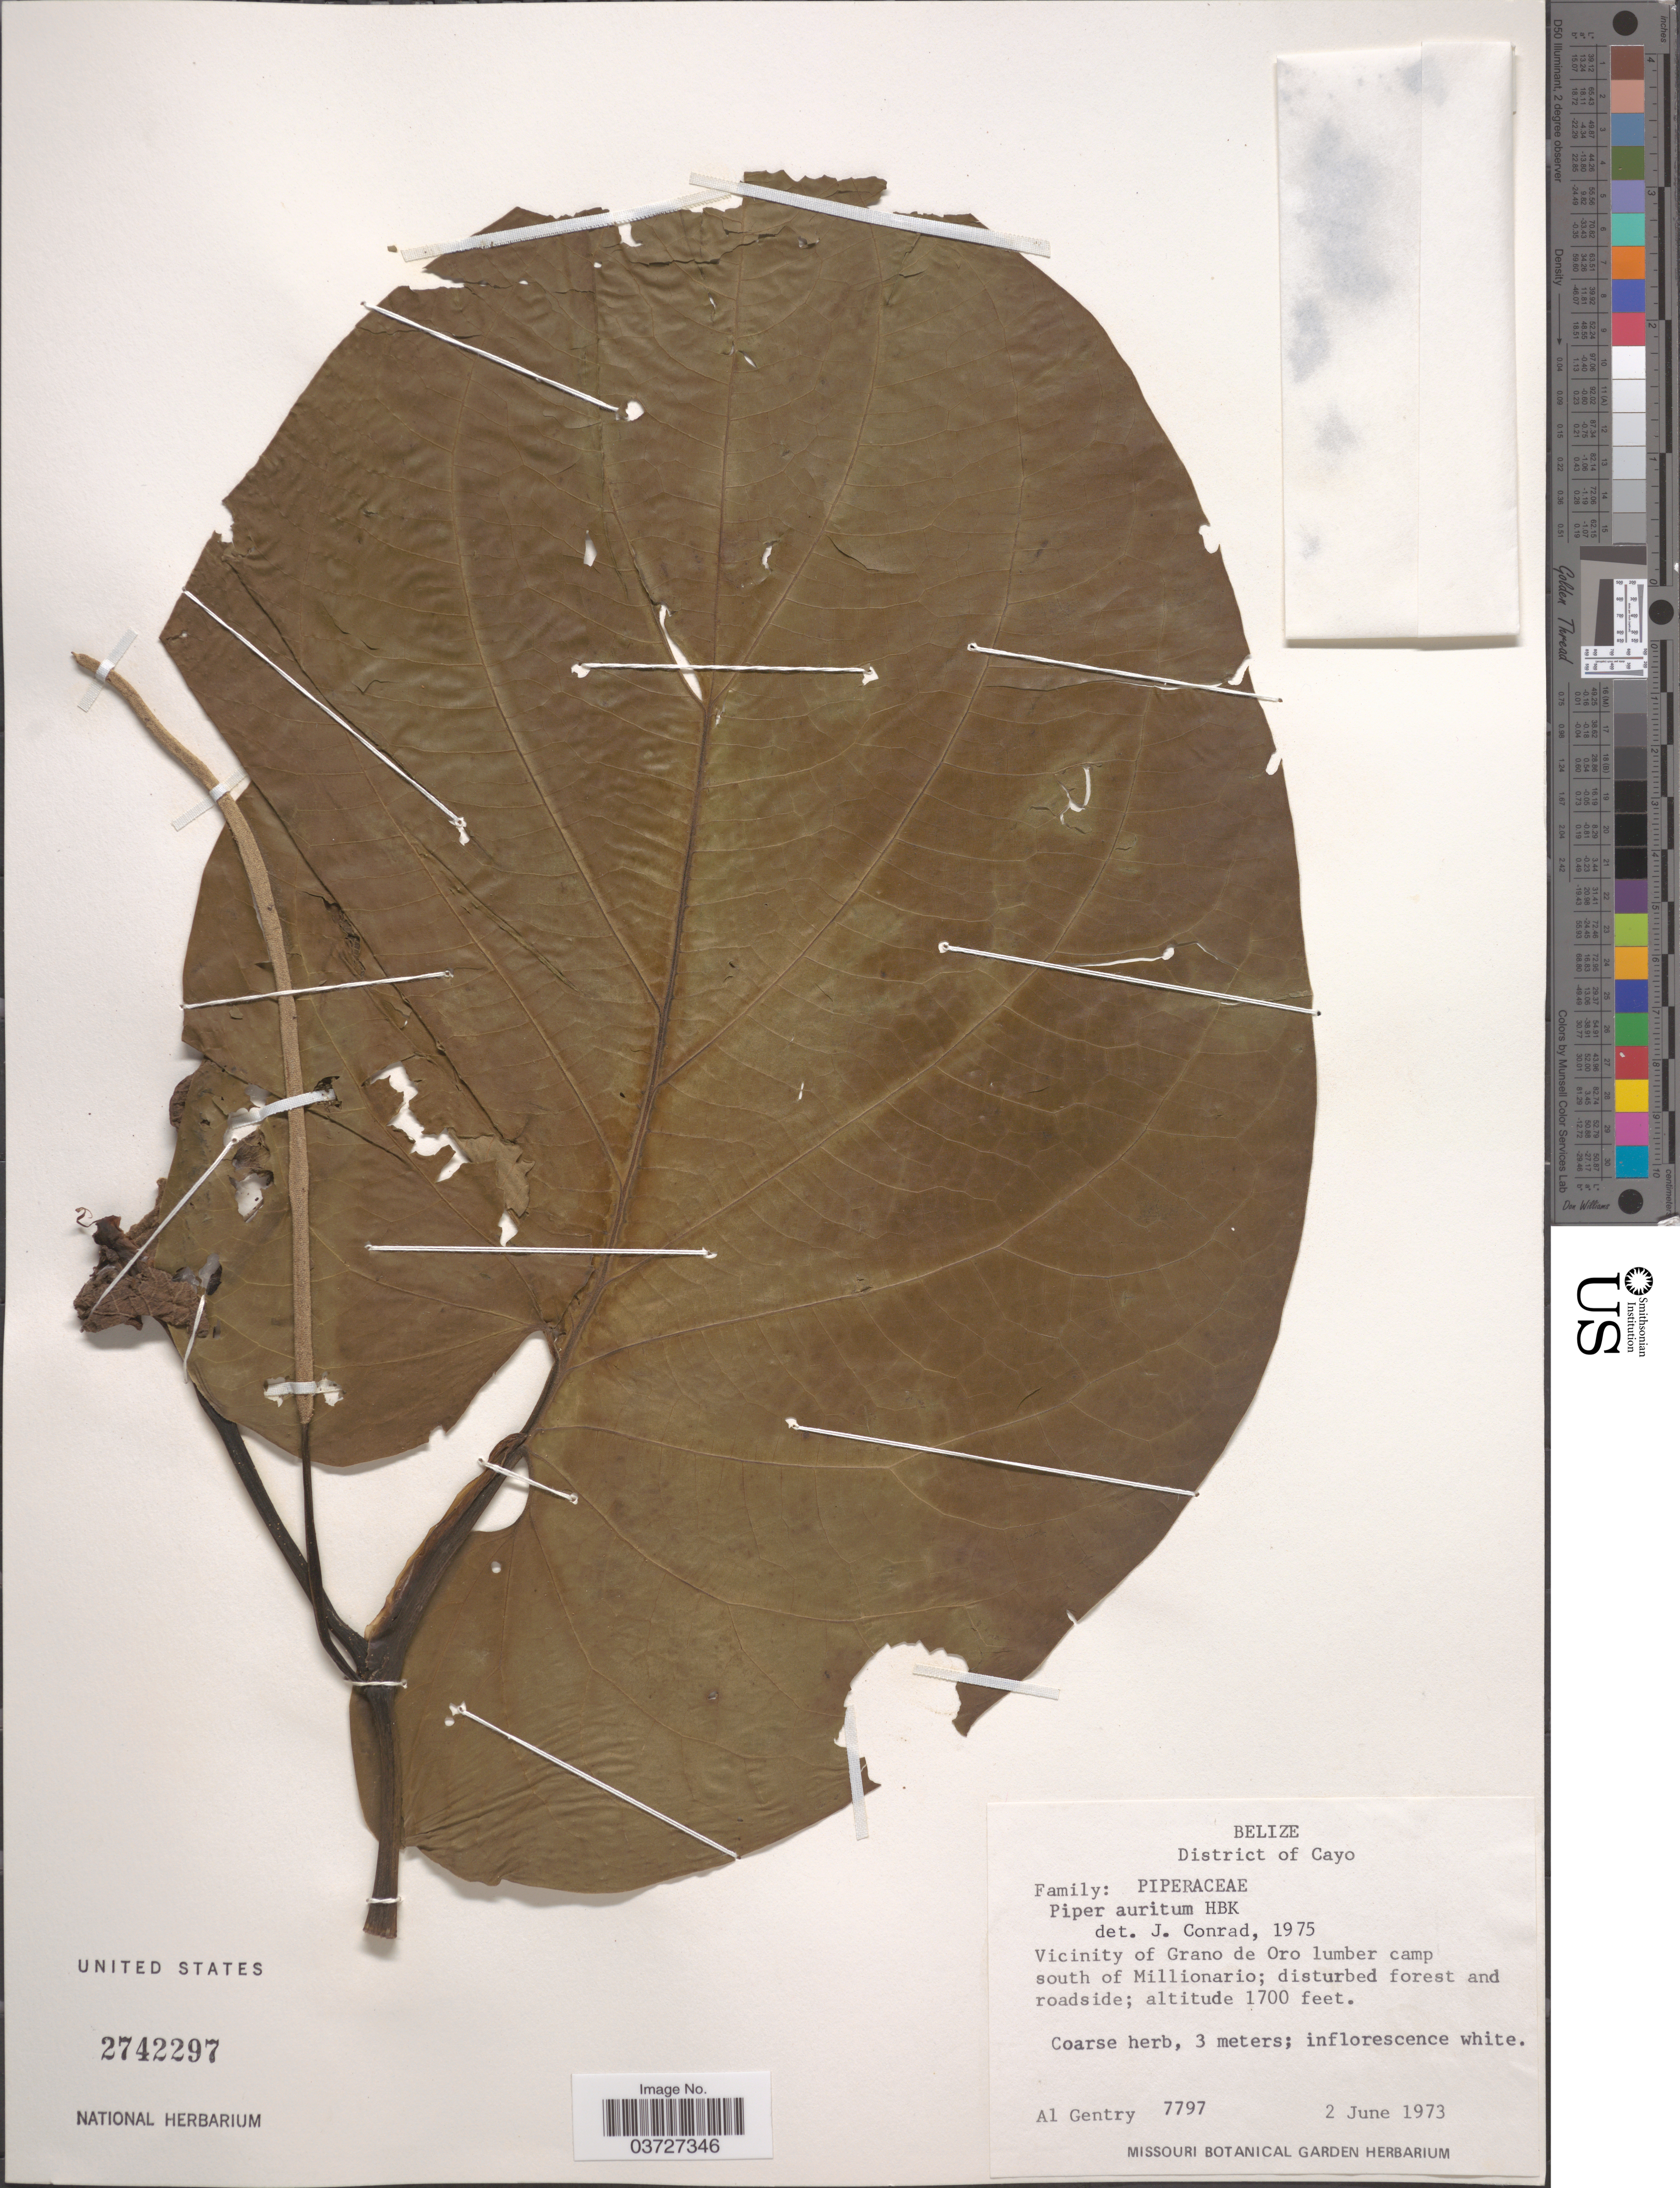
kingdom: Plantae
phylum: Tracheophyta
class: Magnoliopsida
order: Piperales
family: Piperaceae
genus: Piper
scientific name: Piper auritum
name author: Kunth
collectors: A. H. Gentry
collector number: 7797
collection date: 1973-06-02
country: Belize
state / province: Cayo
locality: District of Cayo. Vicinity of Grano de Oro lumber camp south of Millionario.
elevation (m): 518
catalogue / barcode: US 2742297